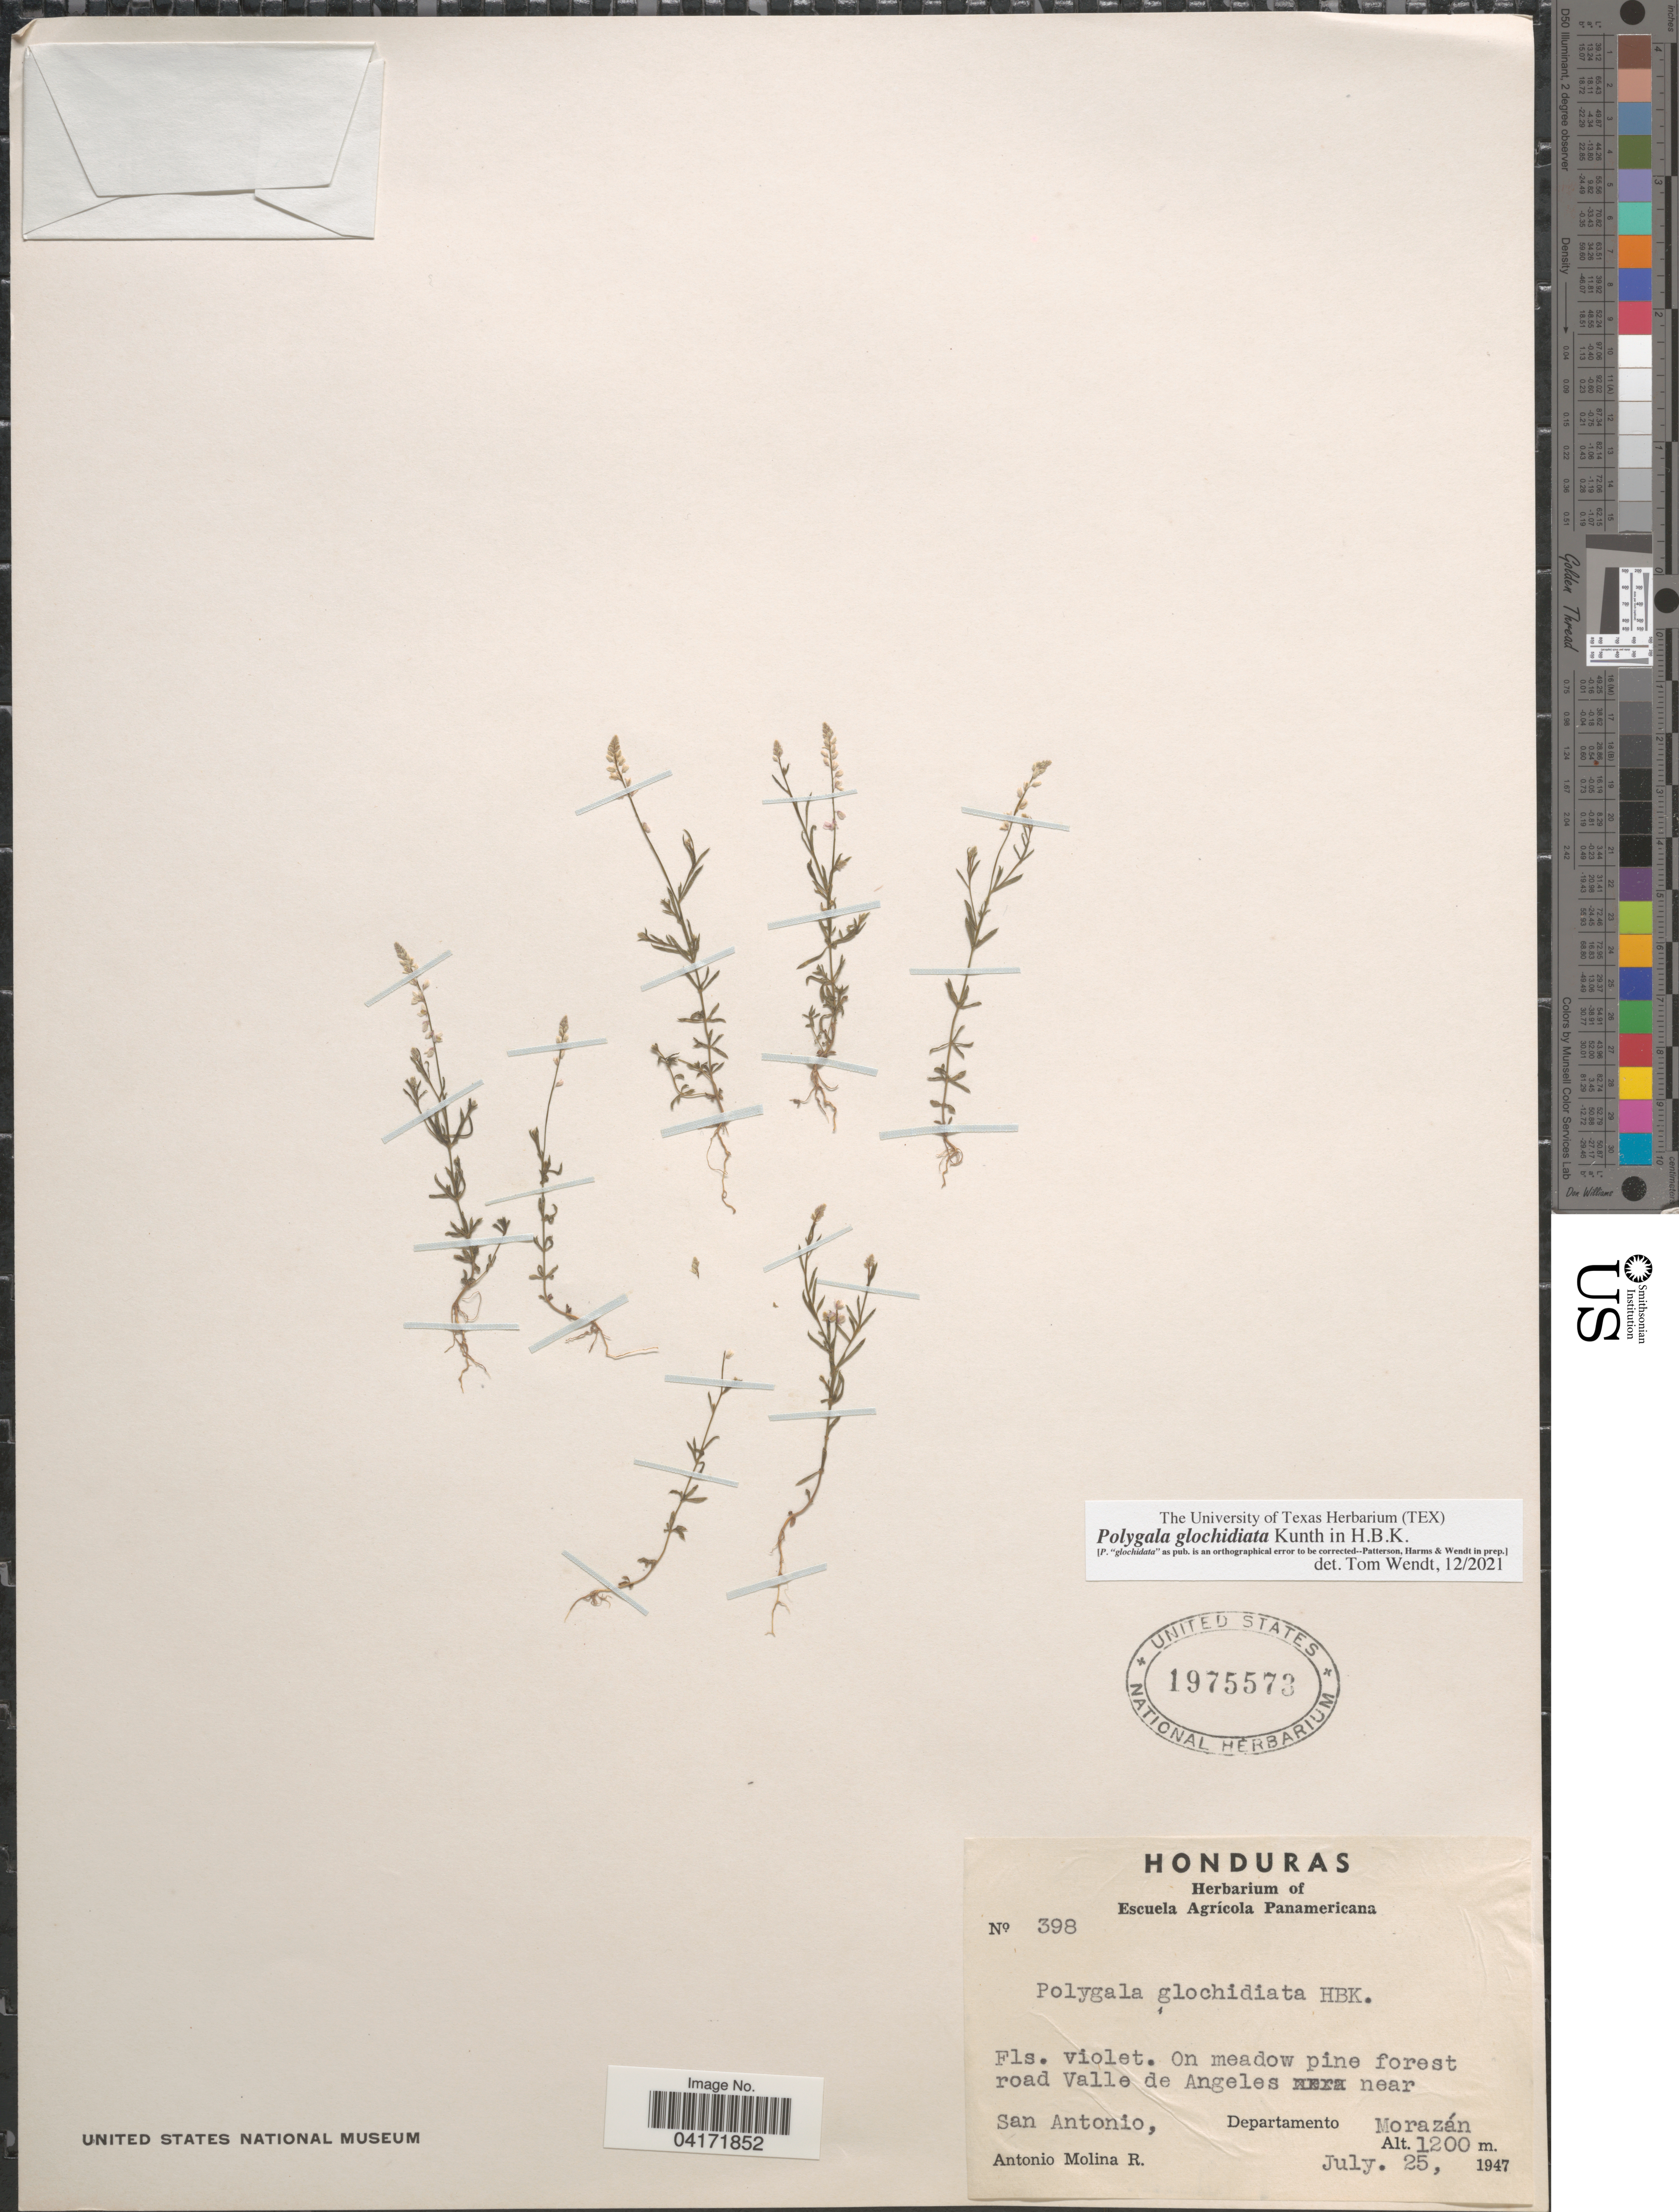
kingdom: Plantae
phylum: Tracheophyta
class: Magnoliopsida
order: Fabales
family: Polygalaceae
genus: Polygala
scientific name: Polygala glochidiata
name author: Kunth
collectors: A. Molina R.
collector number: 398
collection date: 1947-07-25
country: Honduras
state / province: Fco. Morazán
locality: Road Valle de Angeles near San Antonio, Departamento Morazán.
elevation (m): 1200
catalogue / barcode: US 1975573